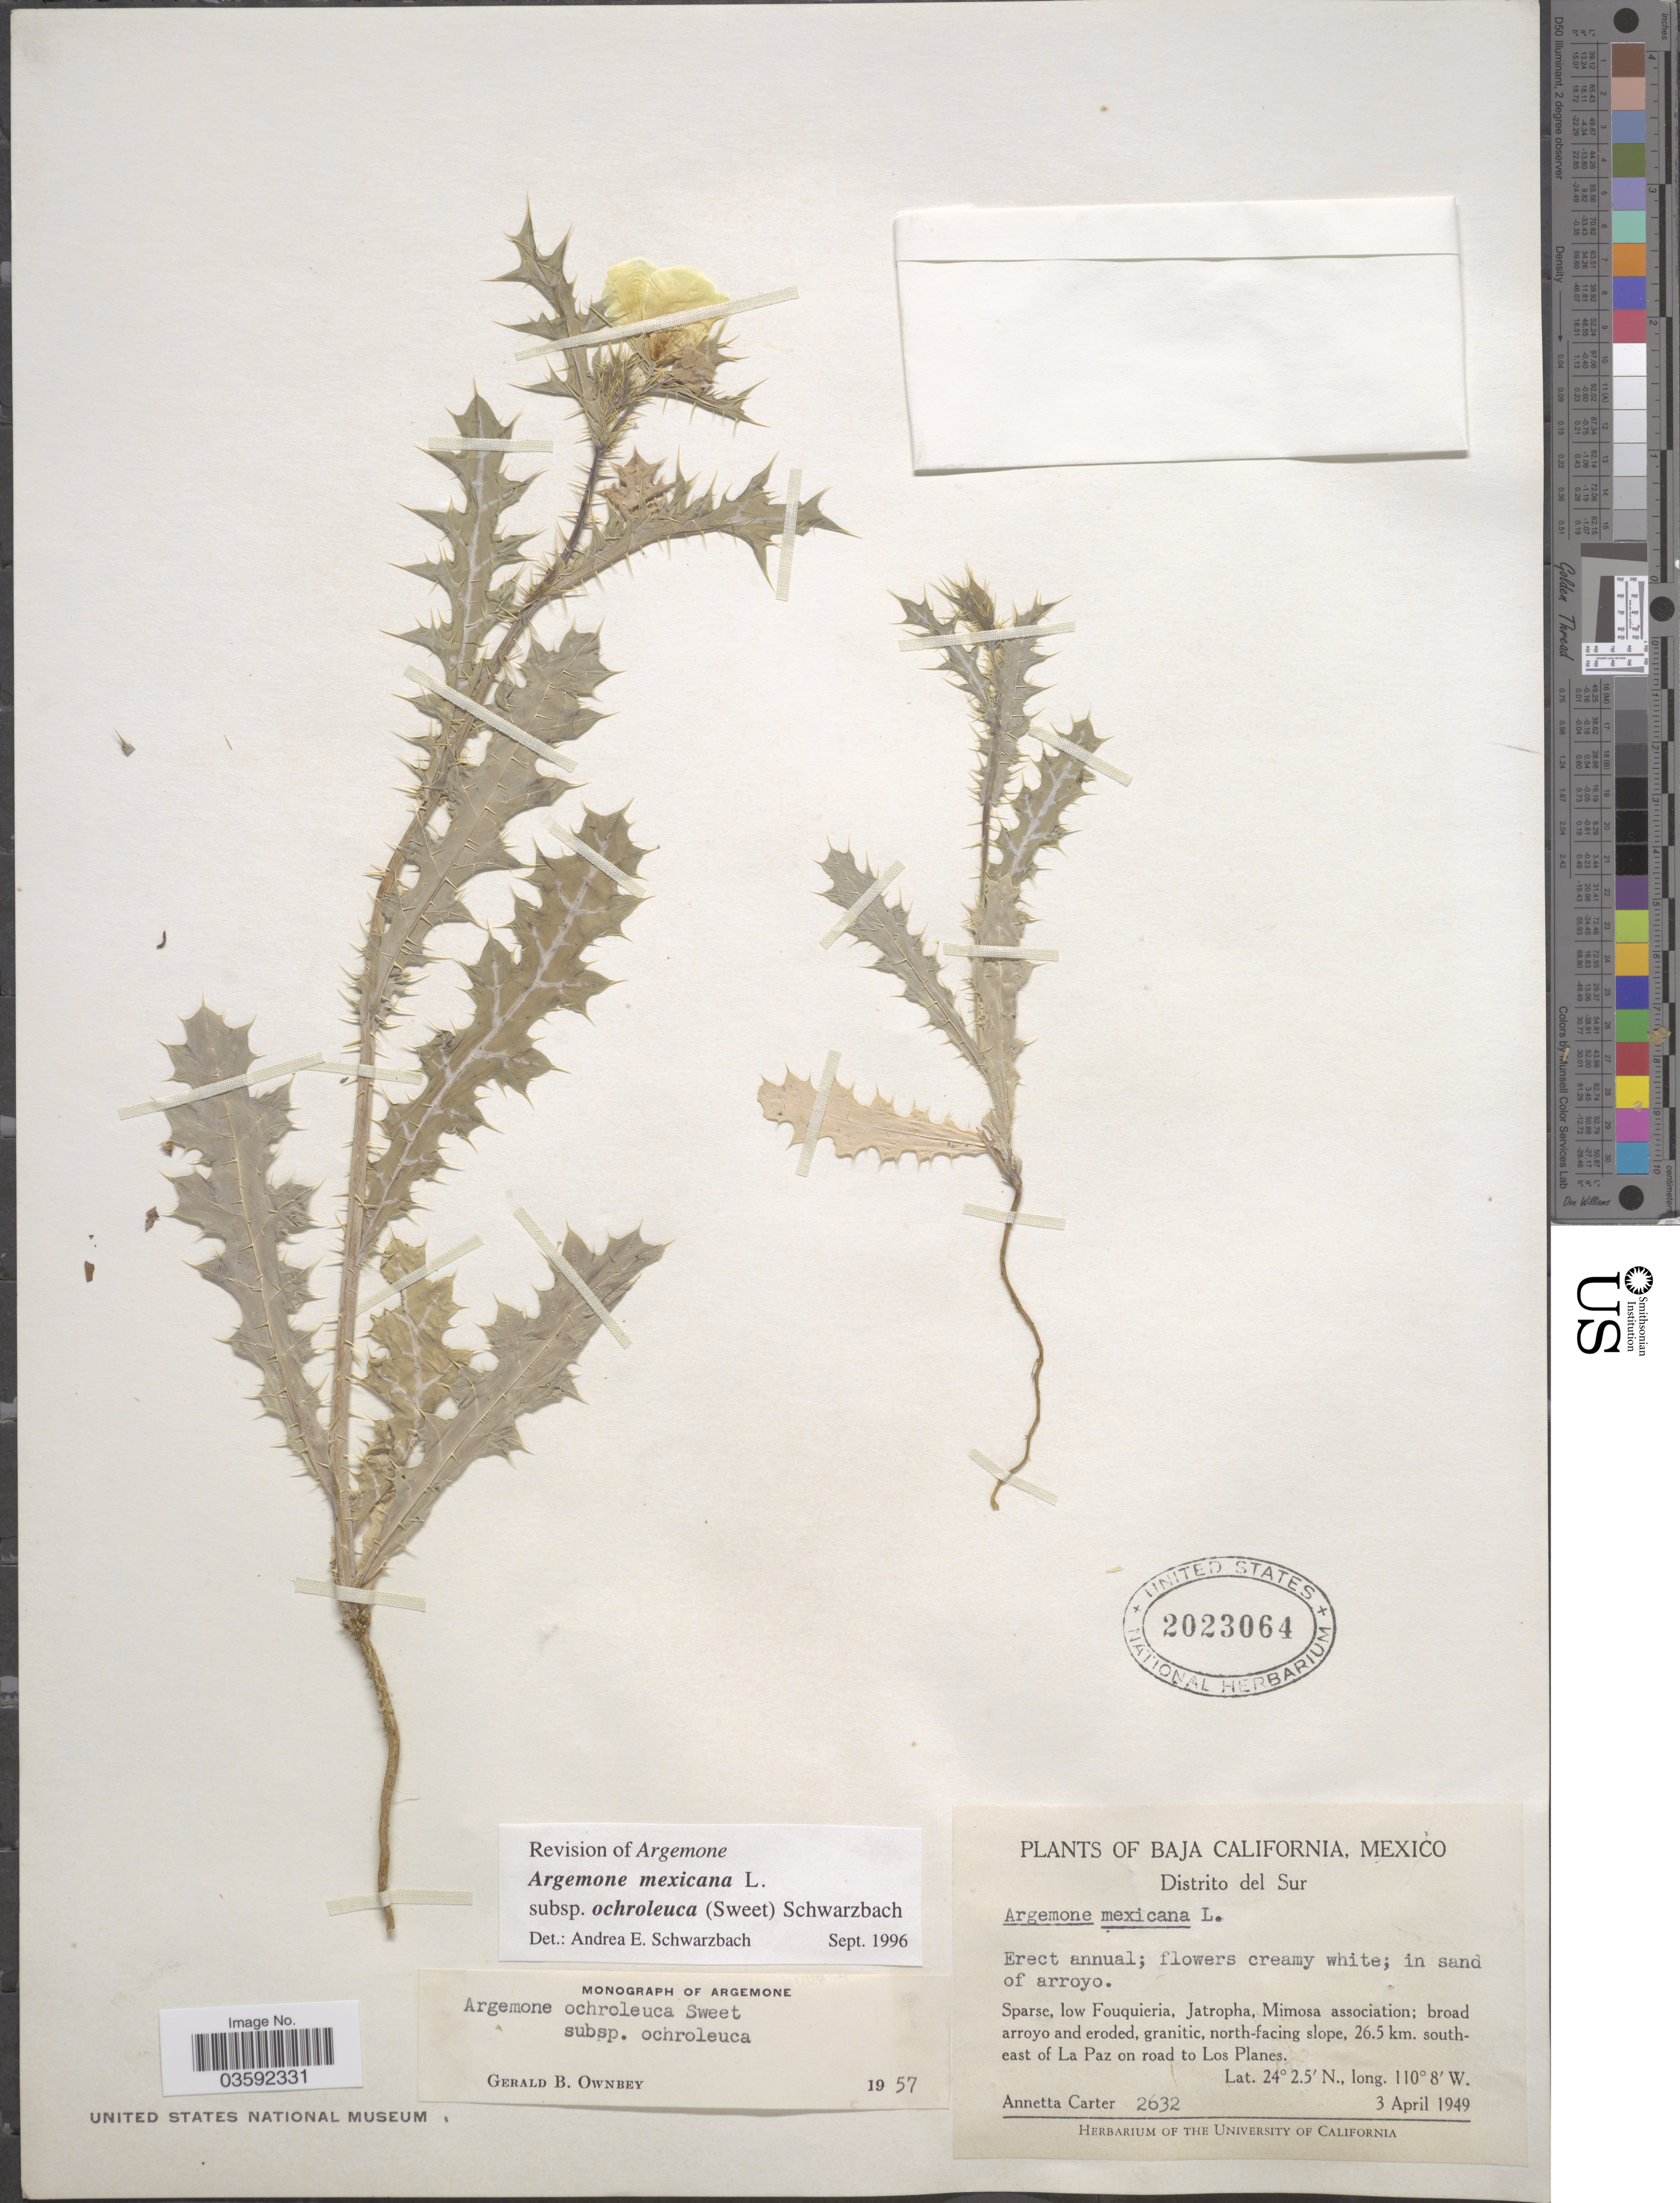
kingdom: Plantae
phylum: Tracheophyta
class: Magnoliopsida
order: Ranunculales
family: Papaveraceae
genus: Argemone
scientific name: Argemone mexicana subsp. ochroleuca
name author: (Sweet) Schwarzbach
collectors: A. Carter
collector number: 2632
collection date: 1949-04-03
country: Mexico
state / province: Baja California Sur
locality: Distrito del Sur. North-facing slope, 26.5 km. southeast of La Paz on road to Los Planes.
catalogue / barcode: US 2023064